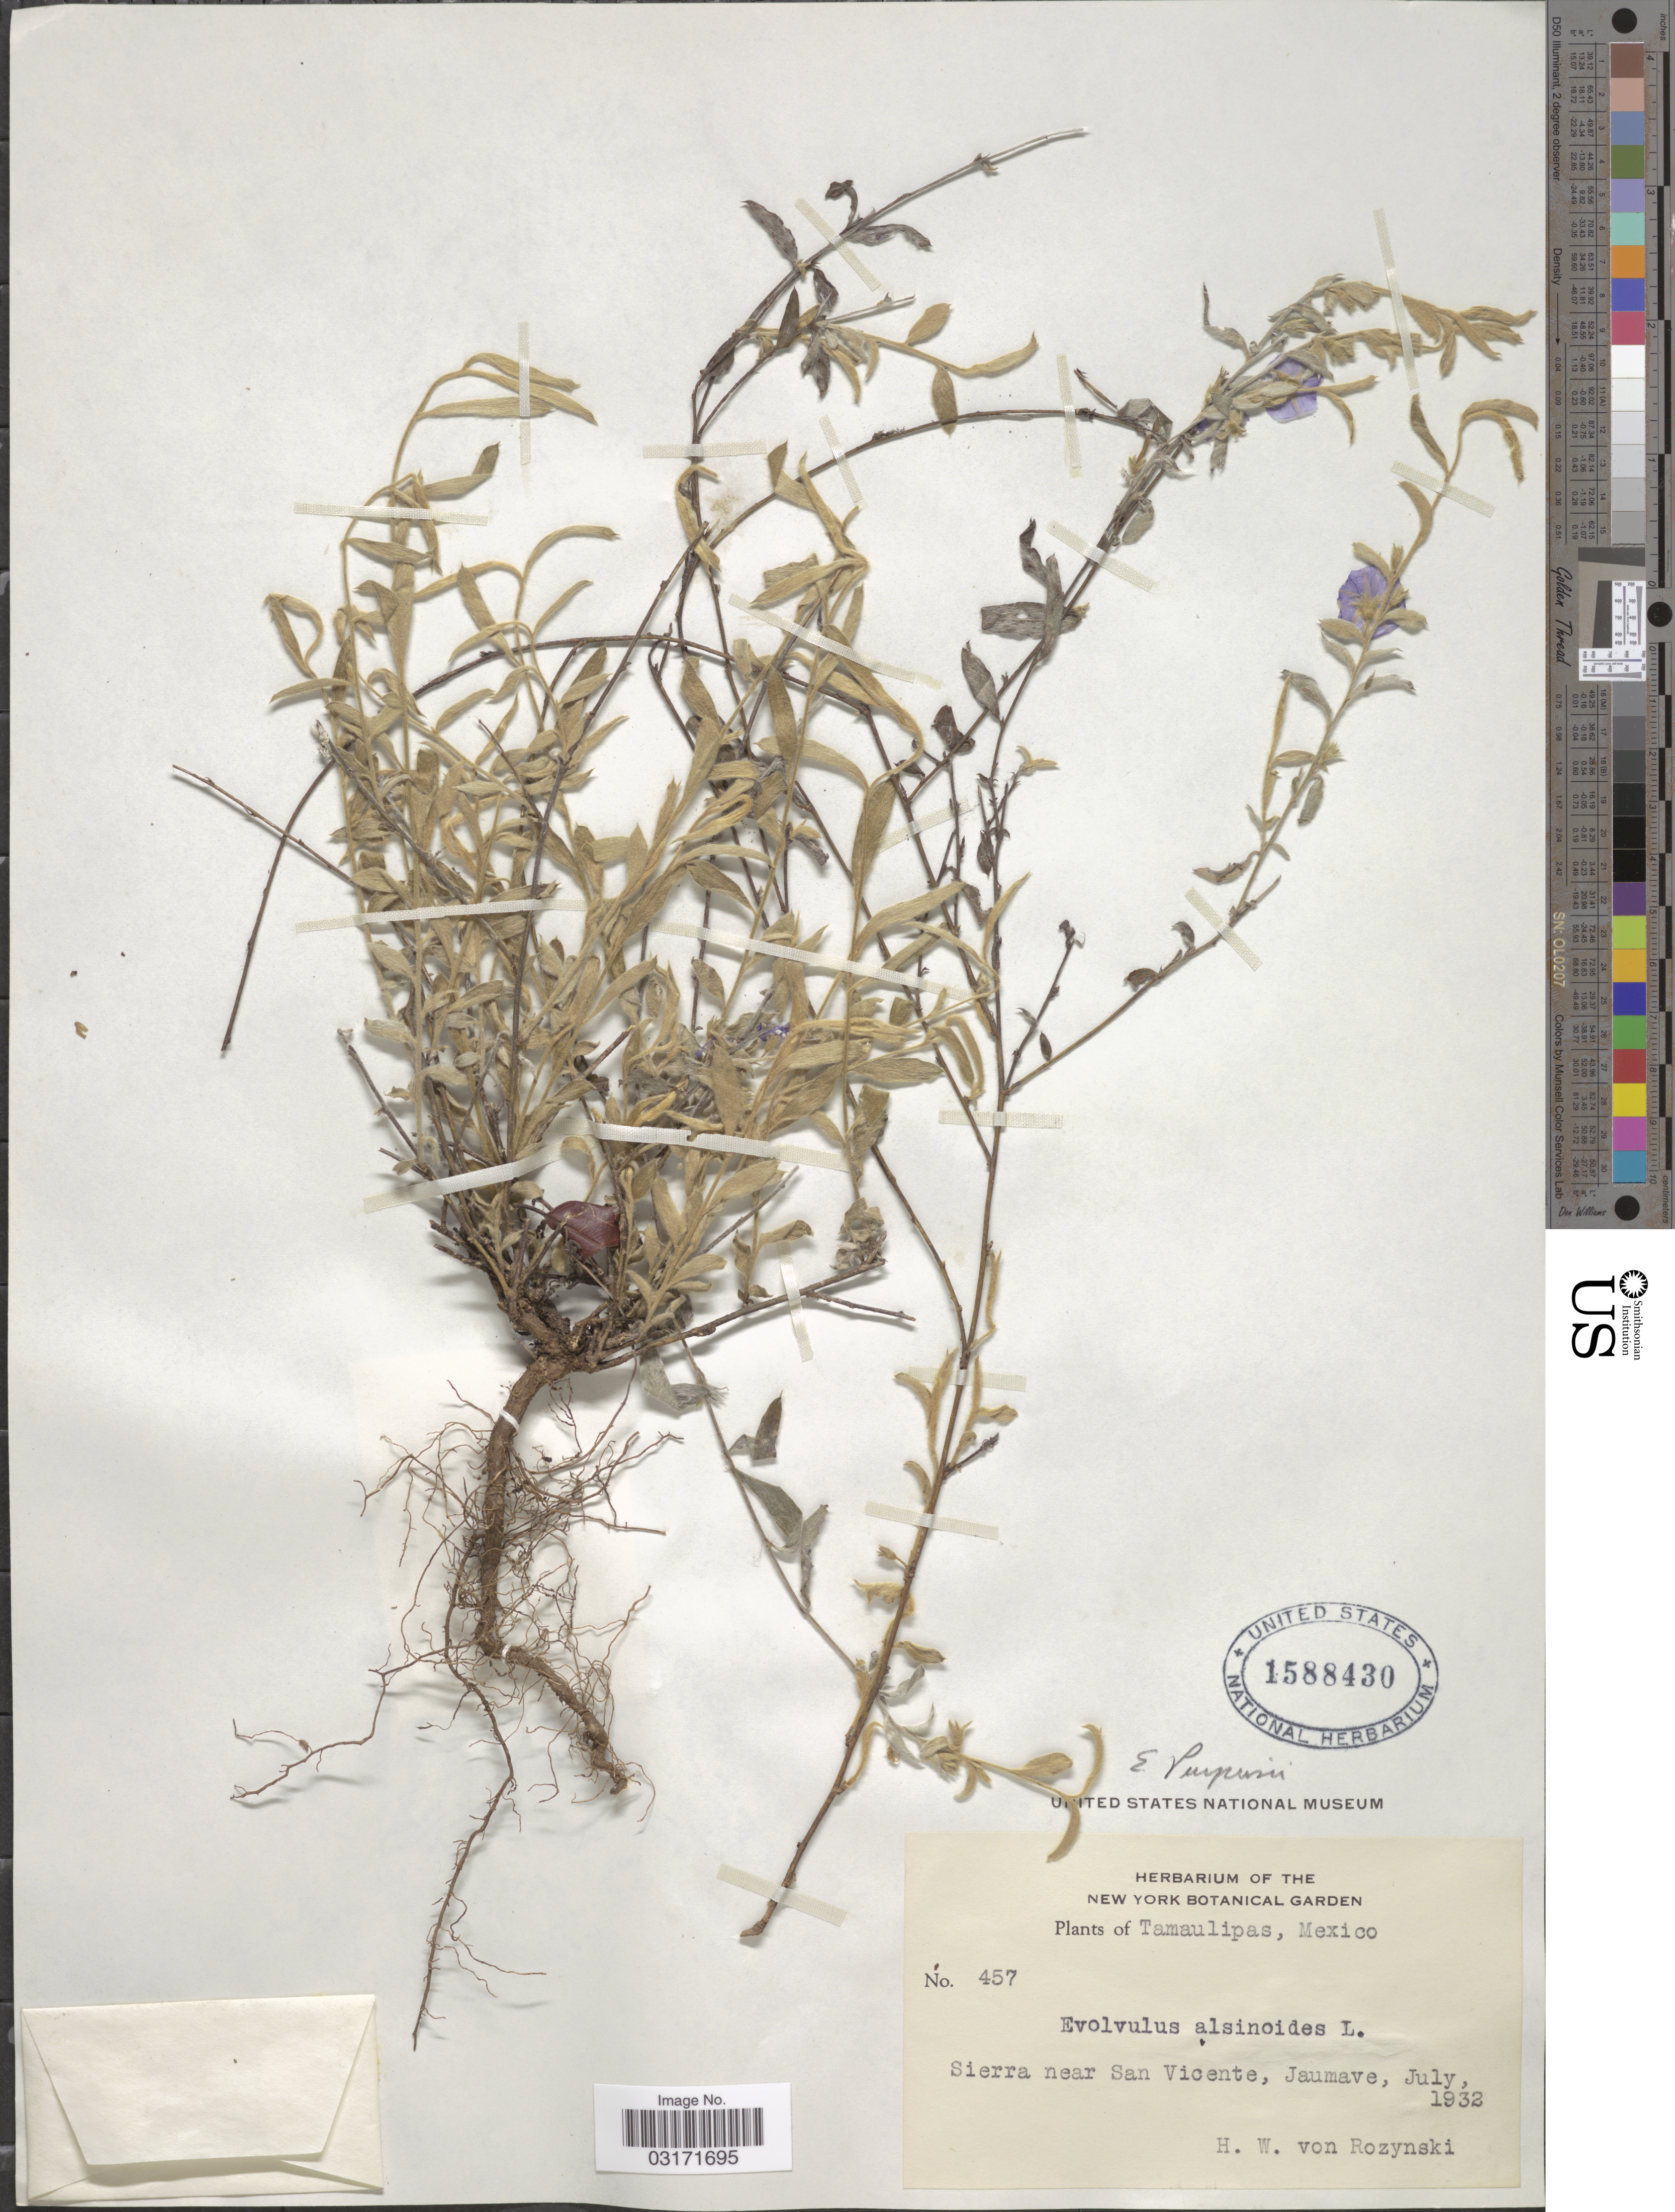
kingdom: Plantae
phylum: Tracheophyta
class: Magnoliopsida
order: Solanales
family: Convolvulaceae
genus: Evolvulus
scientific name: Evolvulus sp.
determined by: Wendt, Thomas L.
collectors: Rozynski, H. W. von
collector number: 457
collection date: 1932-07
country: Mexico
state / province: Tamaulipas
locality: Sierra near San Vicente, Jaumave.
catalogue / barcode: US 1588430